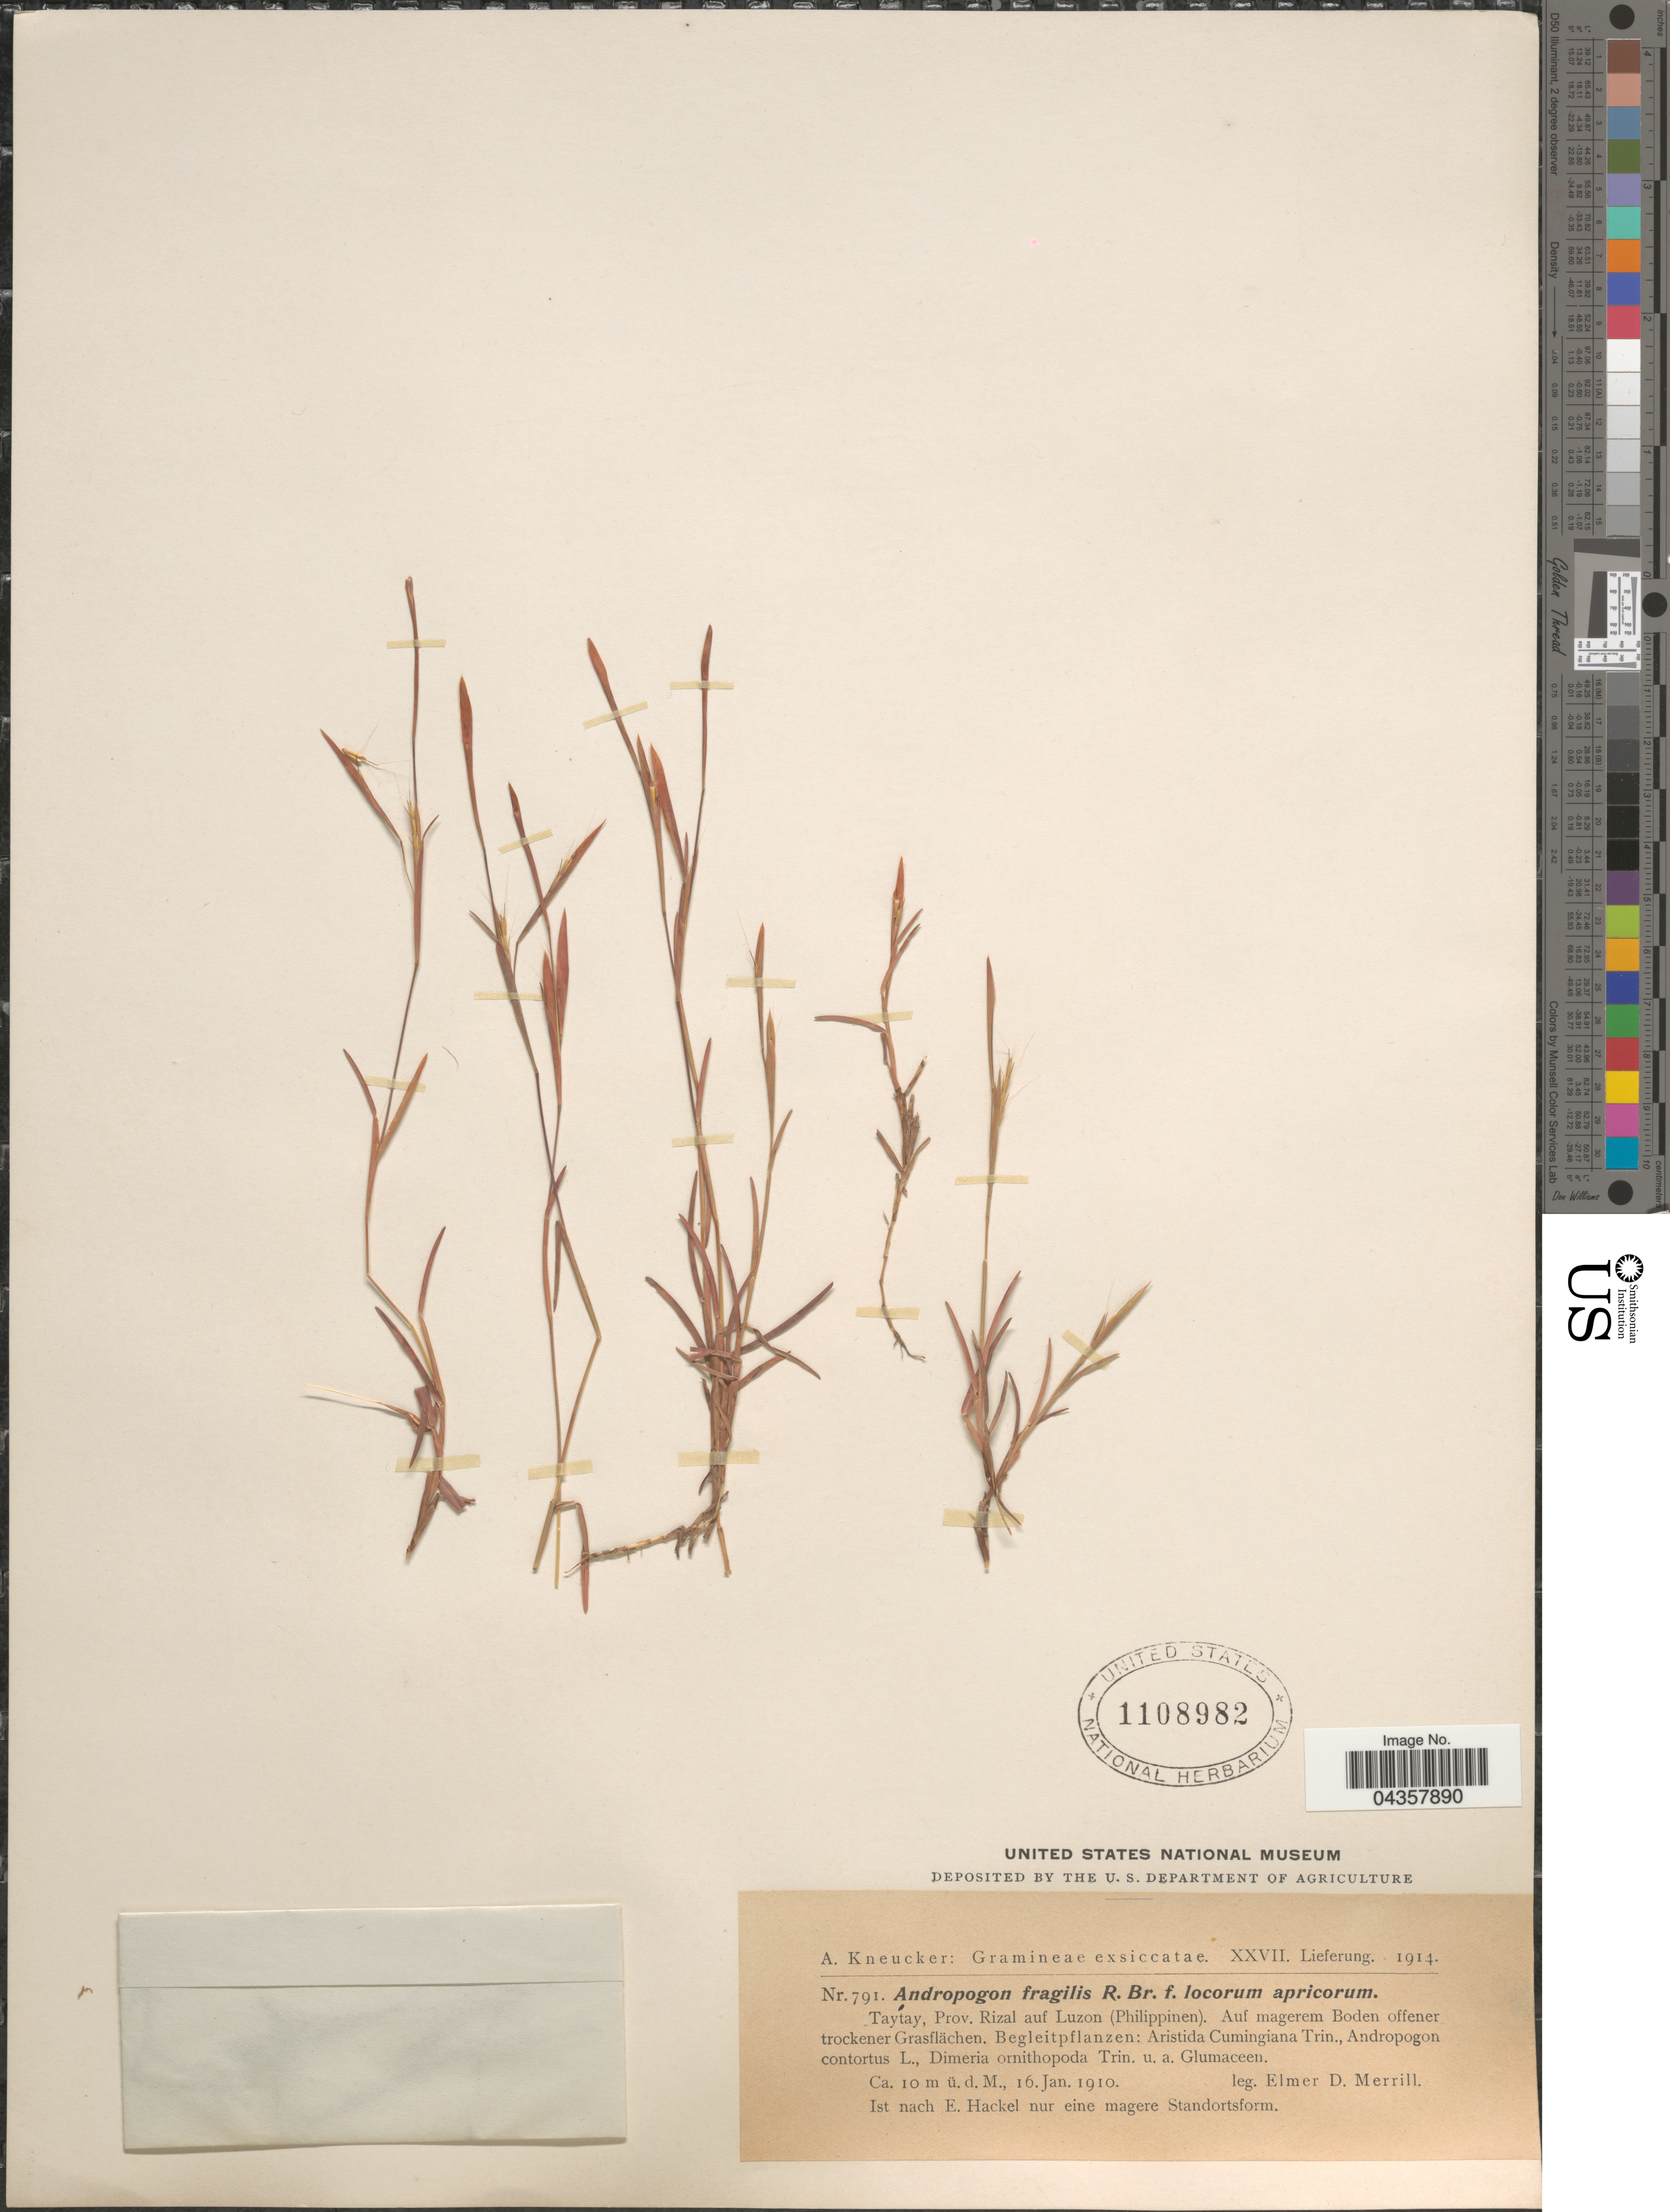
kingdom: Plantae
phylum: Tracheophyta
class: Liliopsida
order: Poales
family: Poaceae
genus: Schizachyrium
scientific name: Schizachyrium fragile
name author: (R. Br.) A. Camus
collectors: E. D. Merrill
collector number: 791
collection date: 1910-01-16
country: Philippines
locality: Taytay, Prov. Rizal auf Luzon (Philippinen).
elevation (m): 10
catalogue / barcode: US 1108982